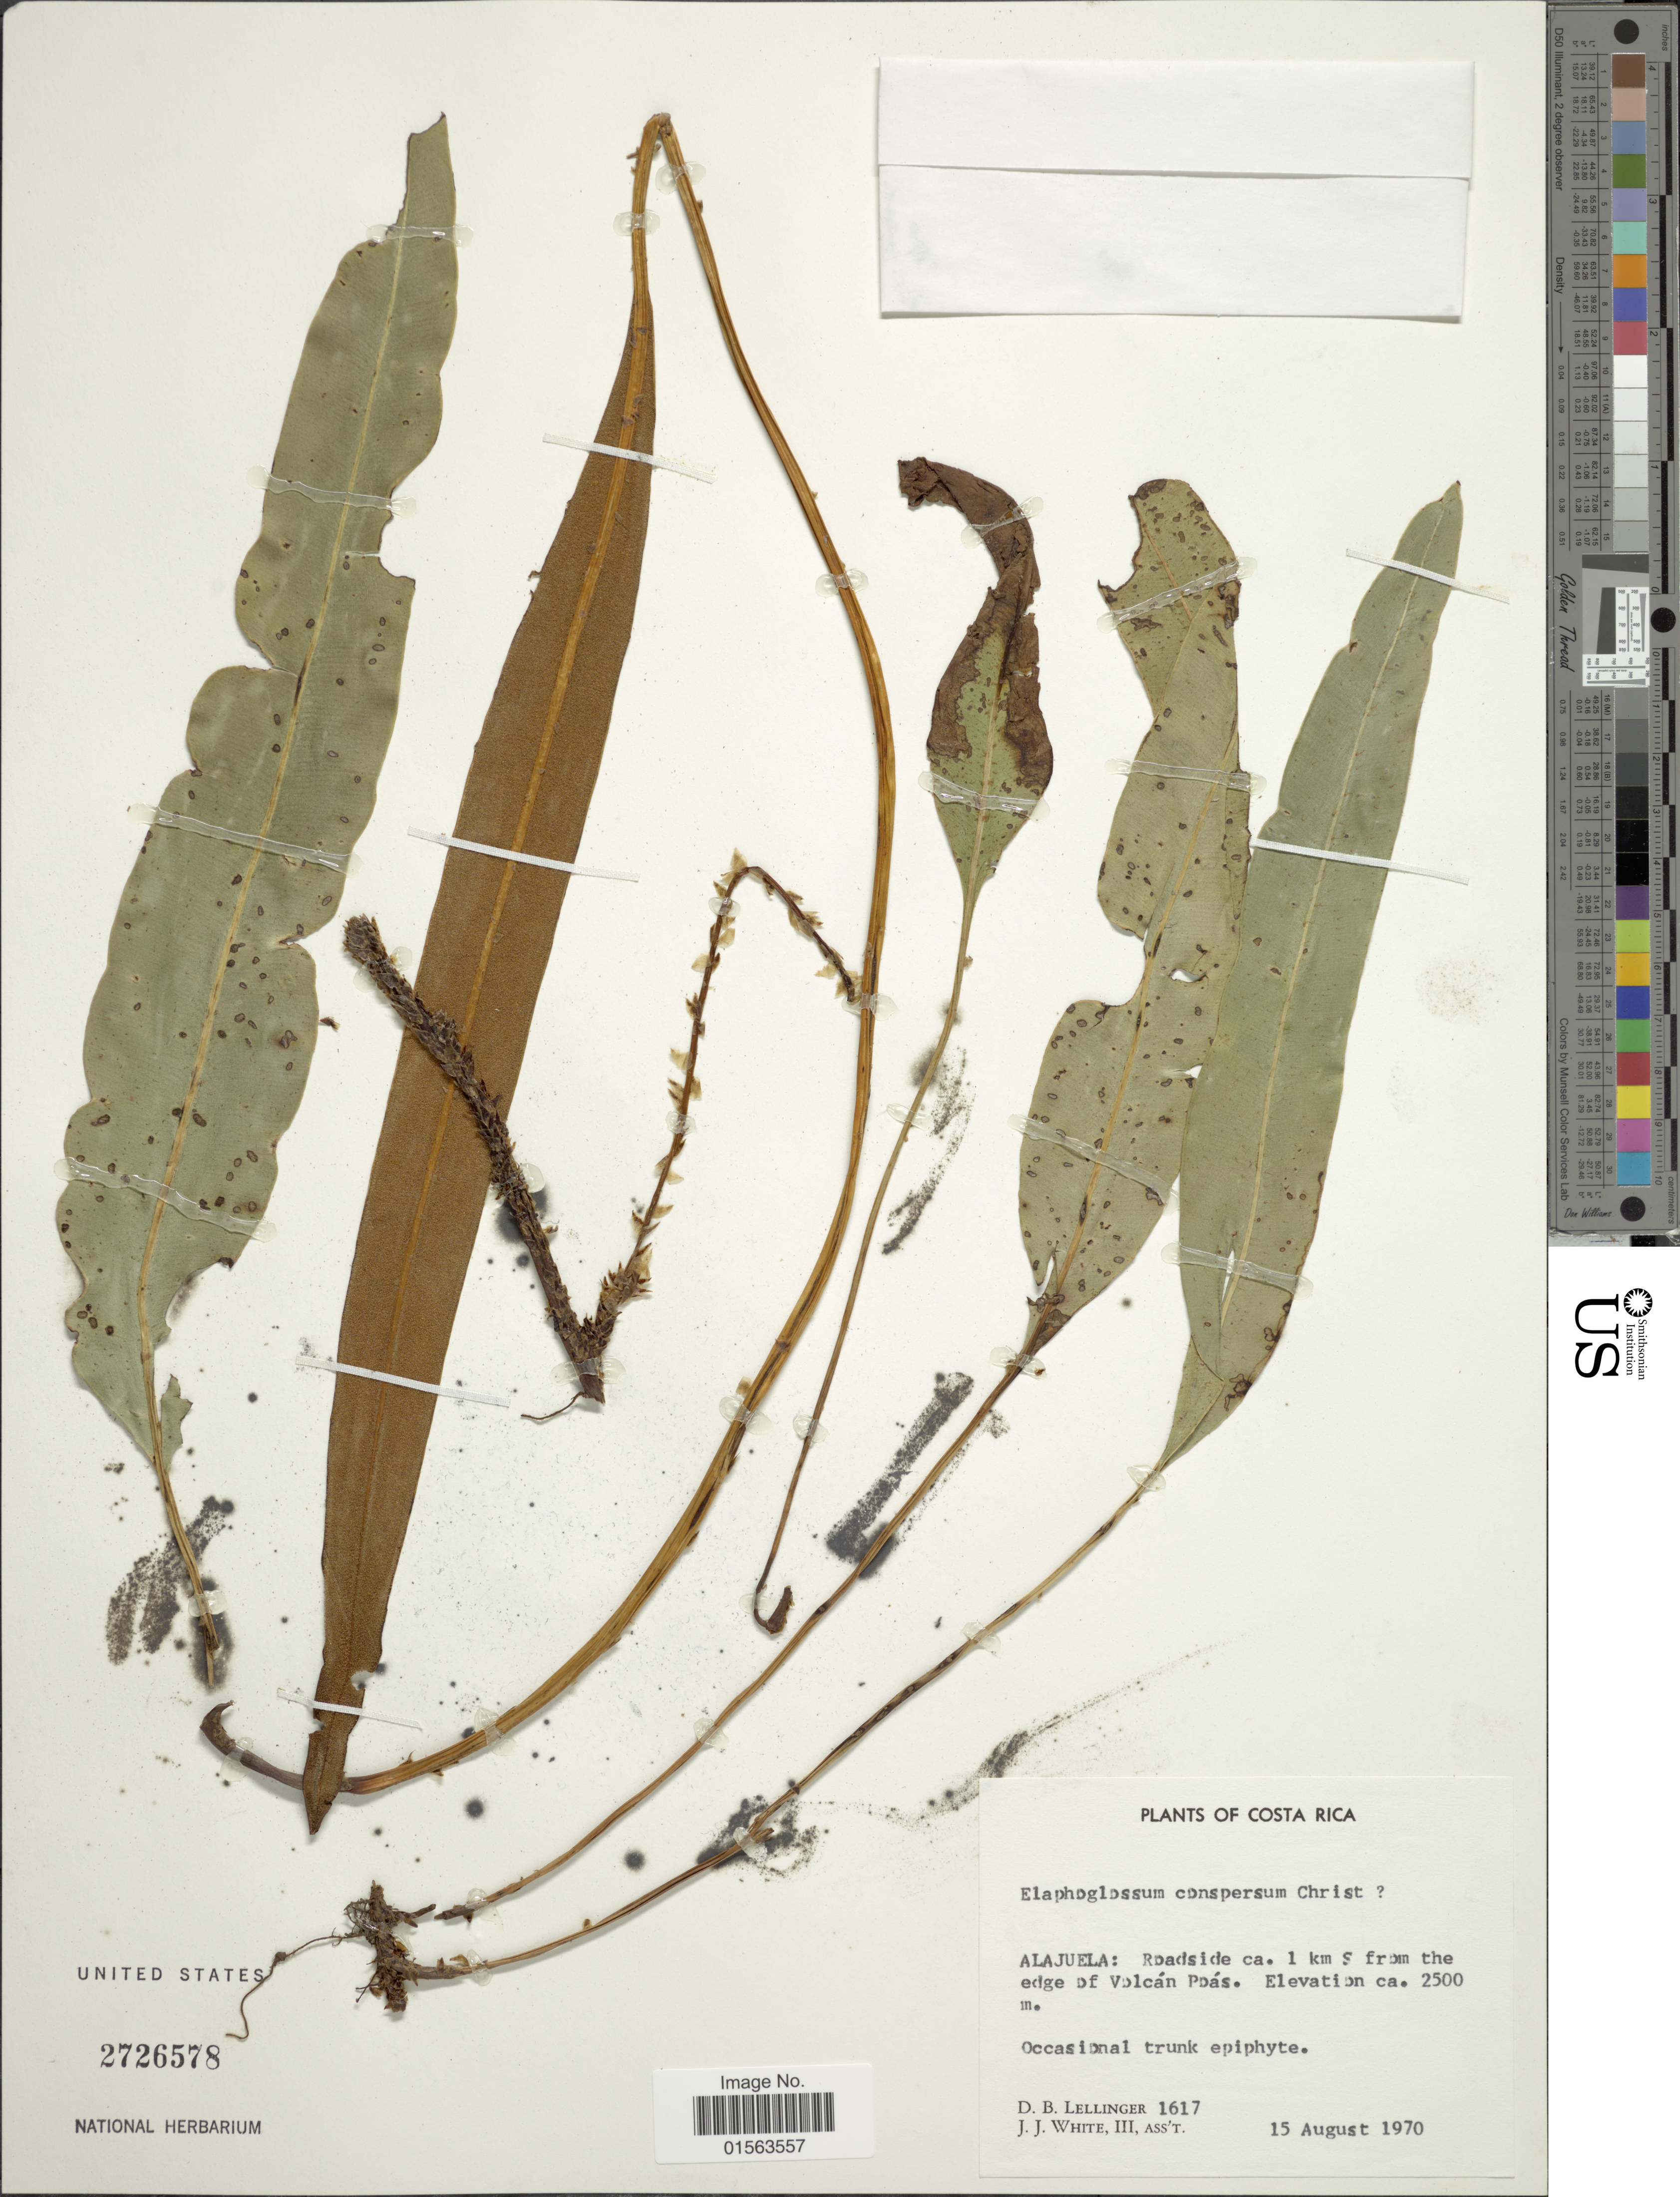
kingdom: Plantae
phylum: Tracheophyta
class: Polypodiopsida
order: Polypodiales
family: Dryopteridaceae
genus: Elaphoglossum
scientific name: Elaphoglossum conspersum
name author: Christ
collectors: D. B. Lellinger & J. J. White III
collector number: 1617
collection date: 1970-08-15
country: Costa Rica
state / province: Alajuela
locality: Alajuela: Roadside ca. 1 km S from the edge of Volcan Poas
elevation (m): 2500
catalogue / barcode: US 2726578